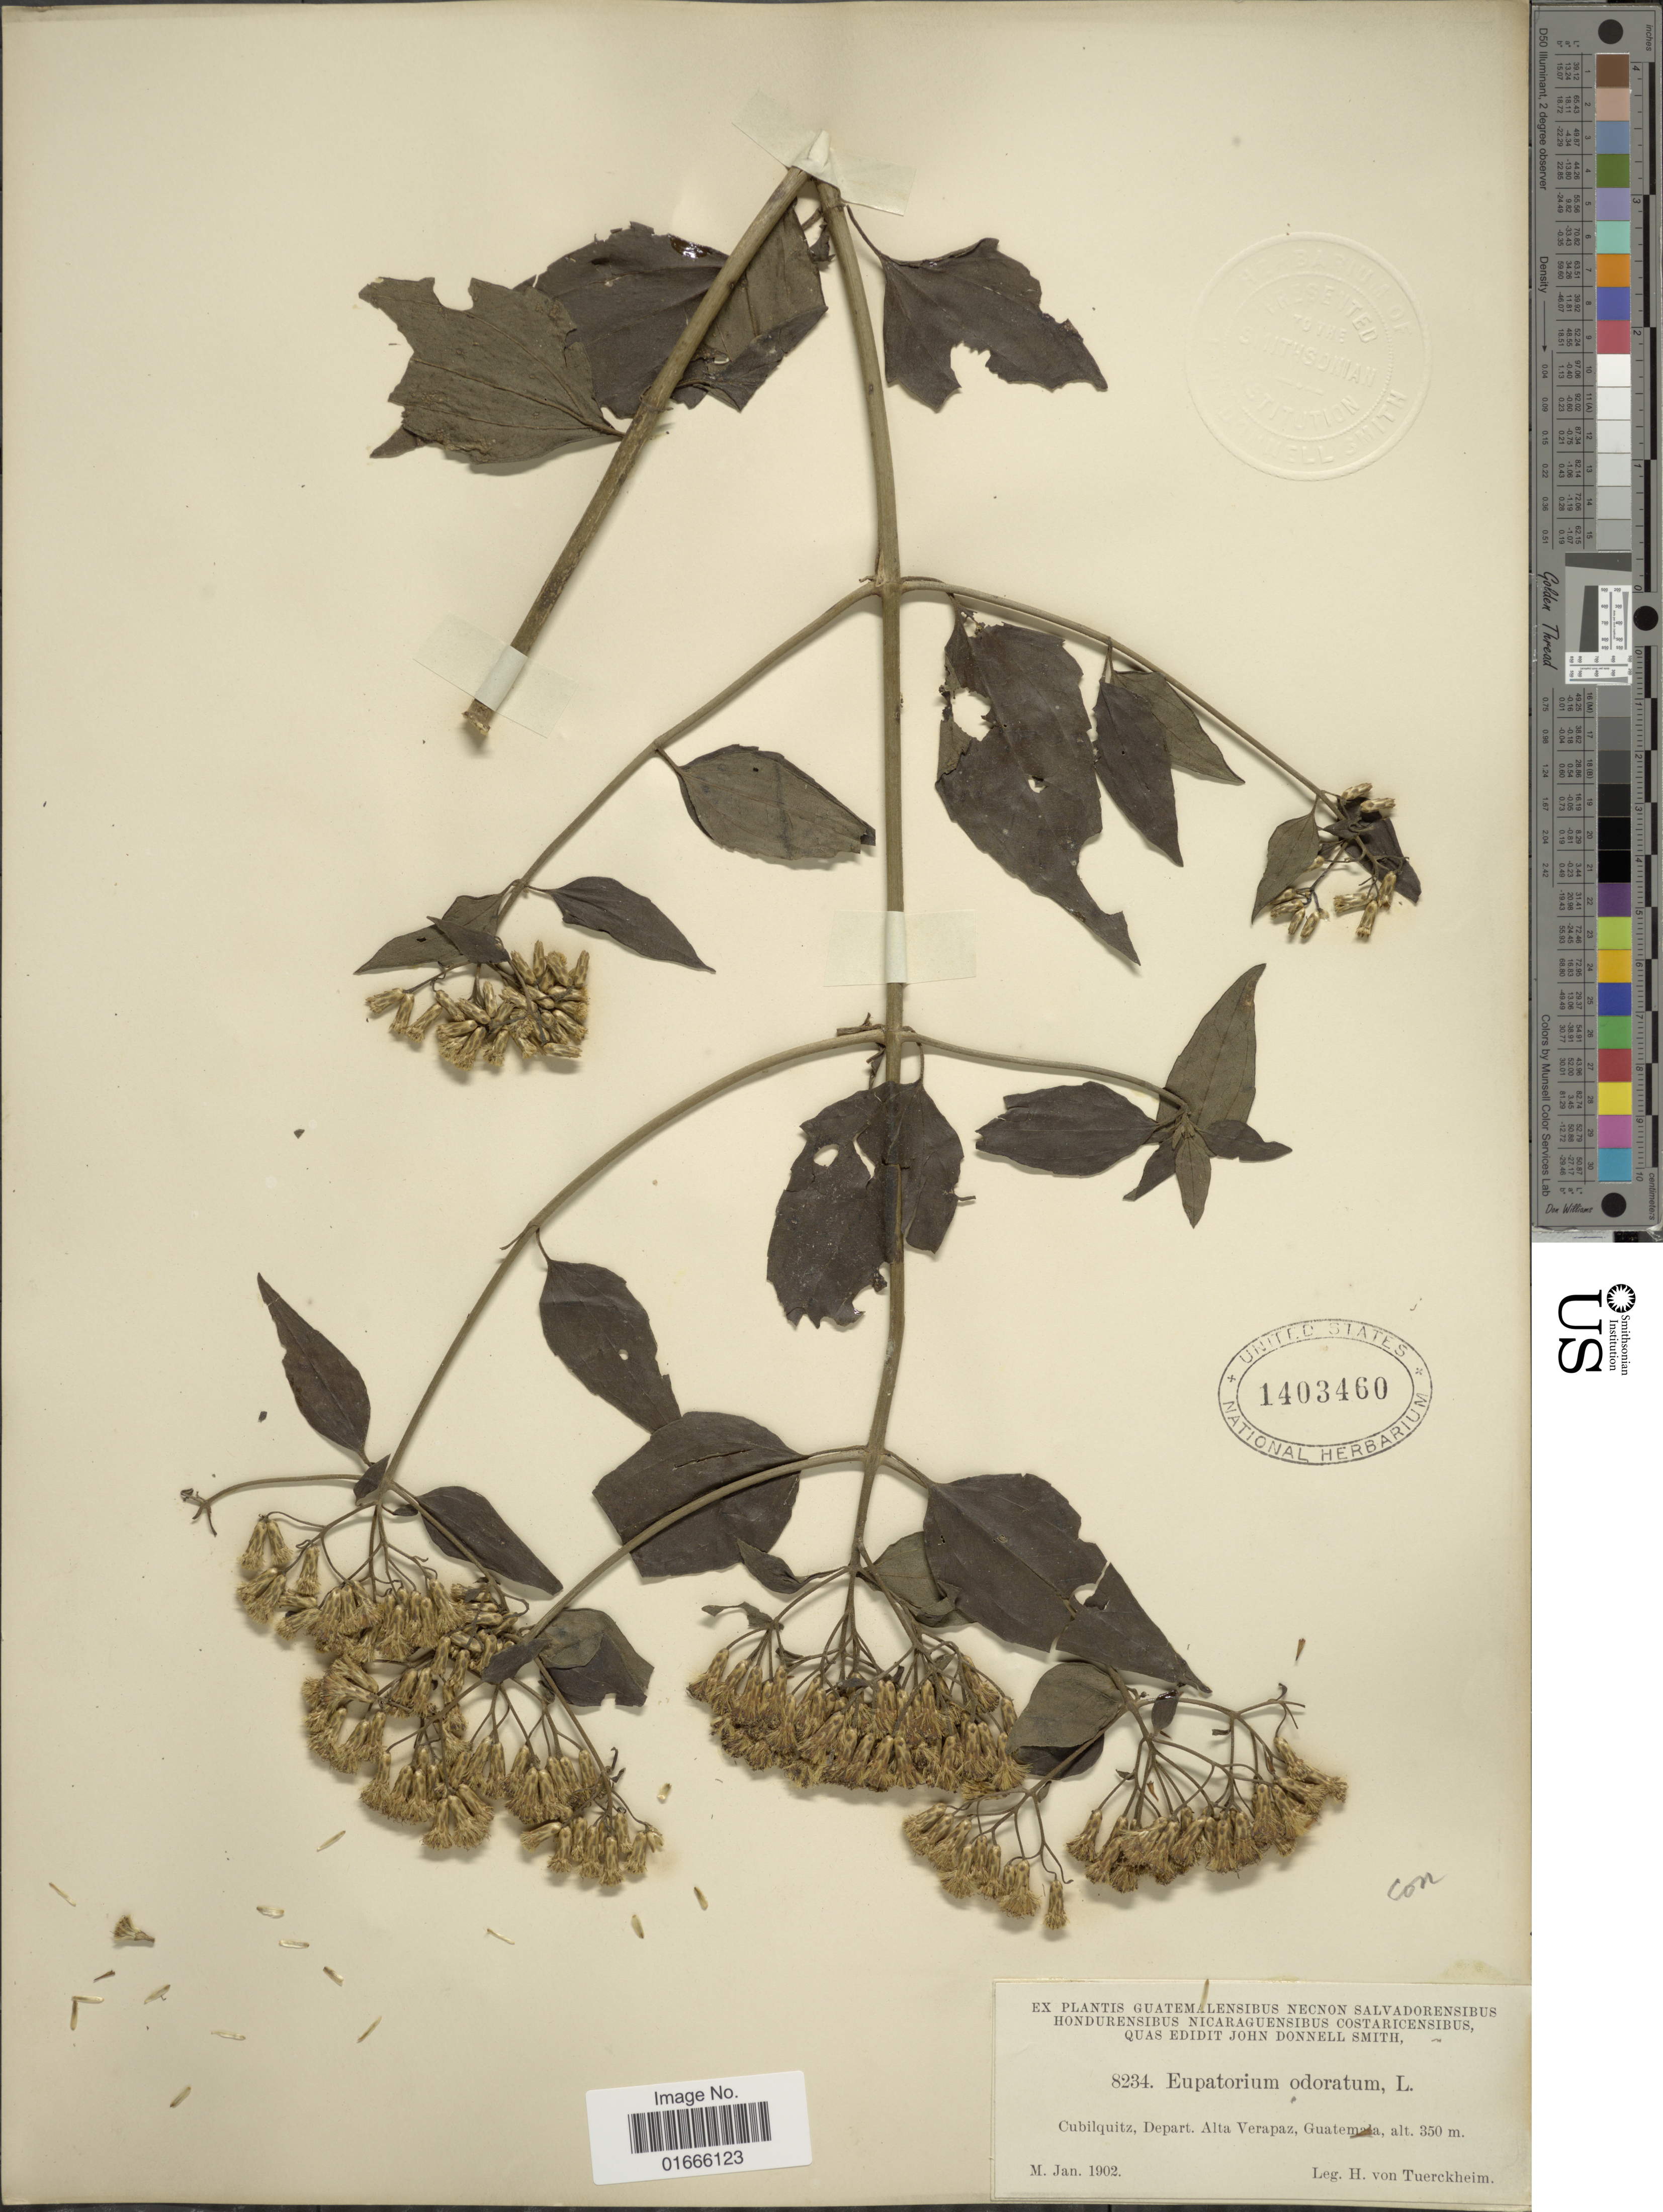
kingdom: Plantae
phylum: Tracheophyta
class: Magnoliopsida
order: Asterales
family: Asteraceae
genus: Chromolaena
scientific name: Chromolaena odorata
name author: (L.) R.M. King & H. Rob.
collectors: H. von Türckheim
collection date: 1902-01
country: Guatemala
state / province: Alta Verapaz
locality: Cubilquitz, Depart. Alta Verapaz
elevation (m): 350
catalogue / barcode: US 1403460